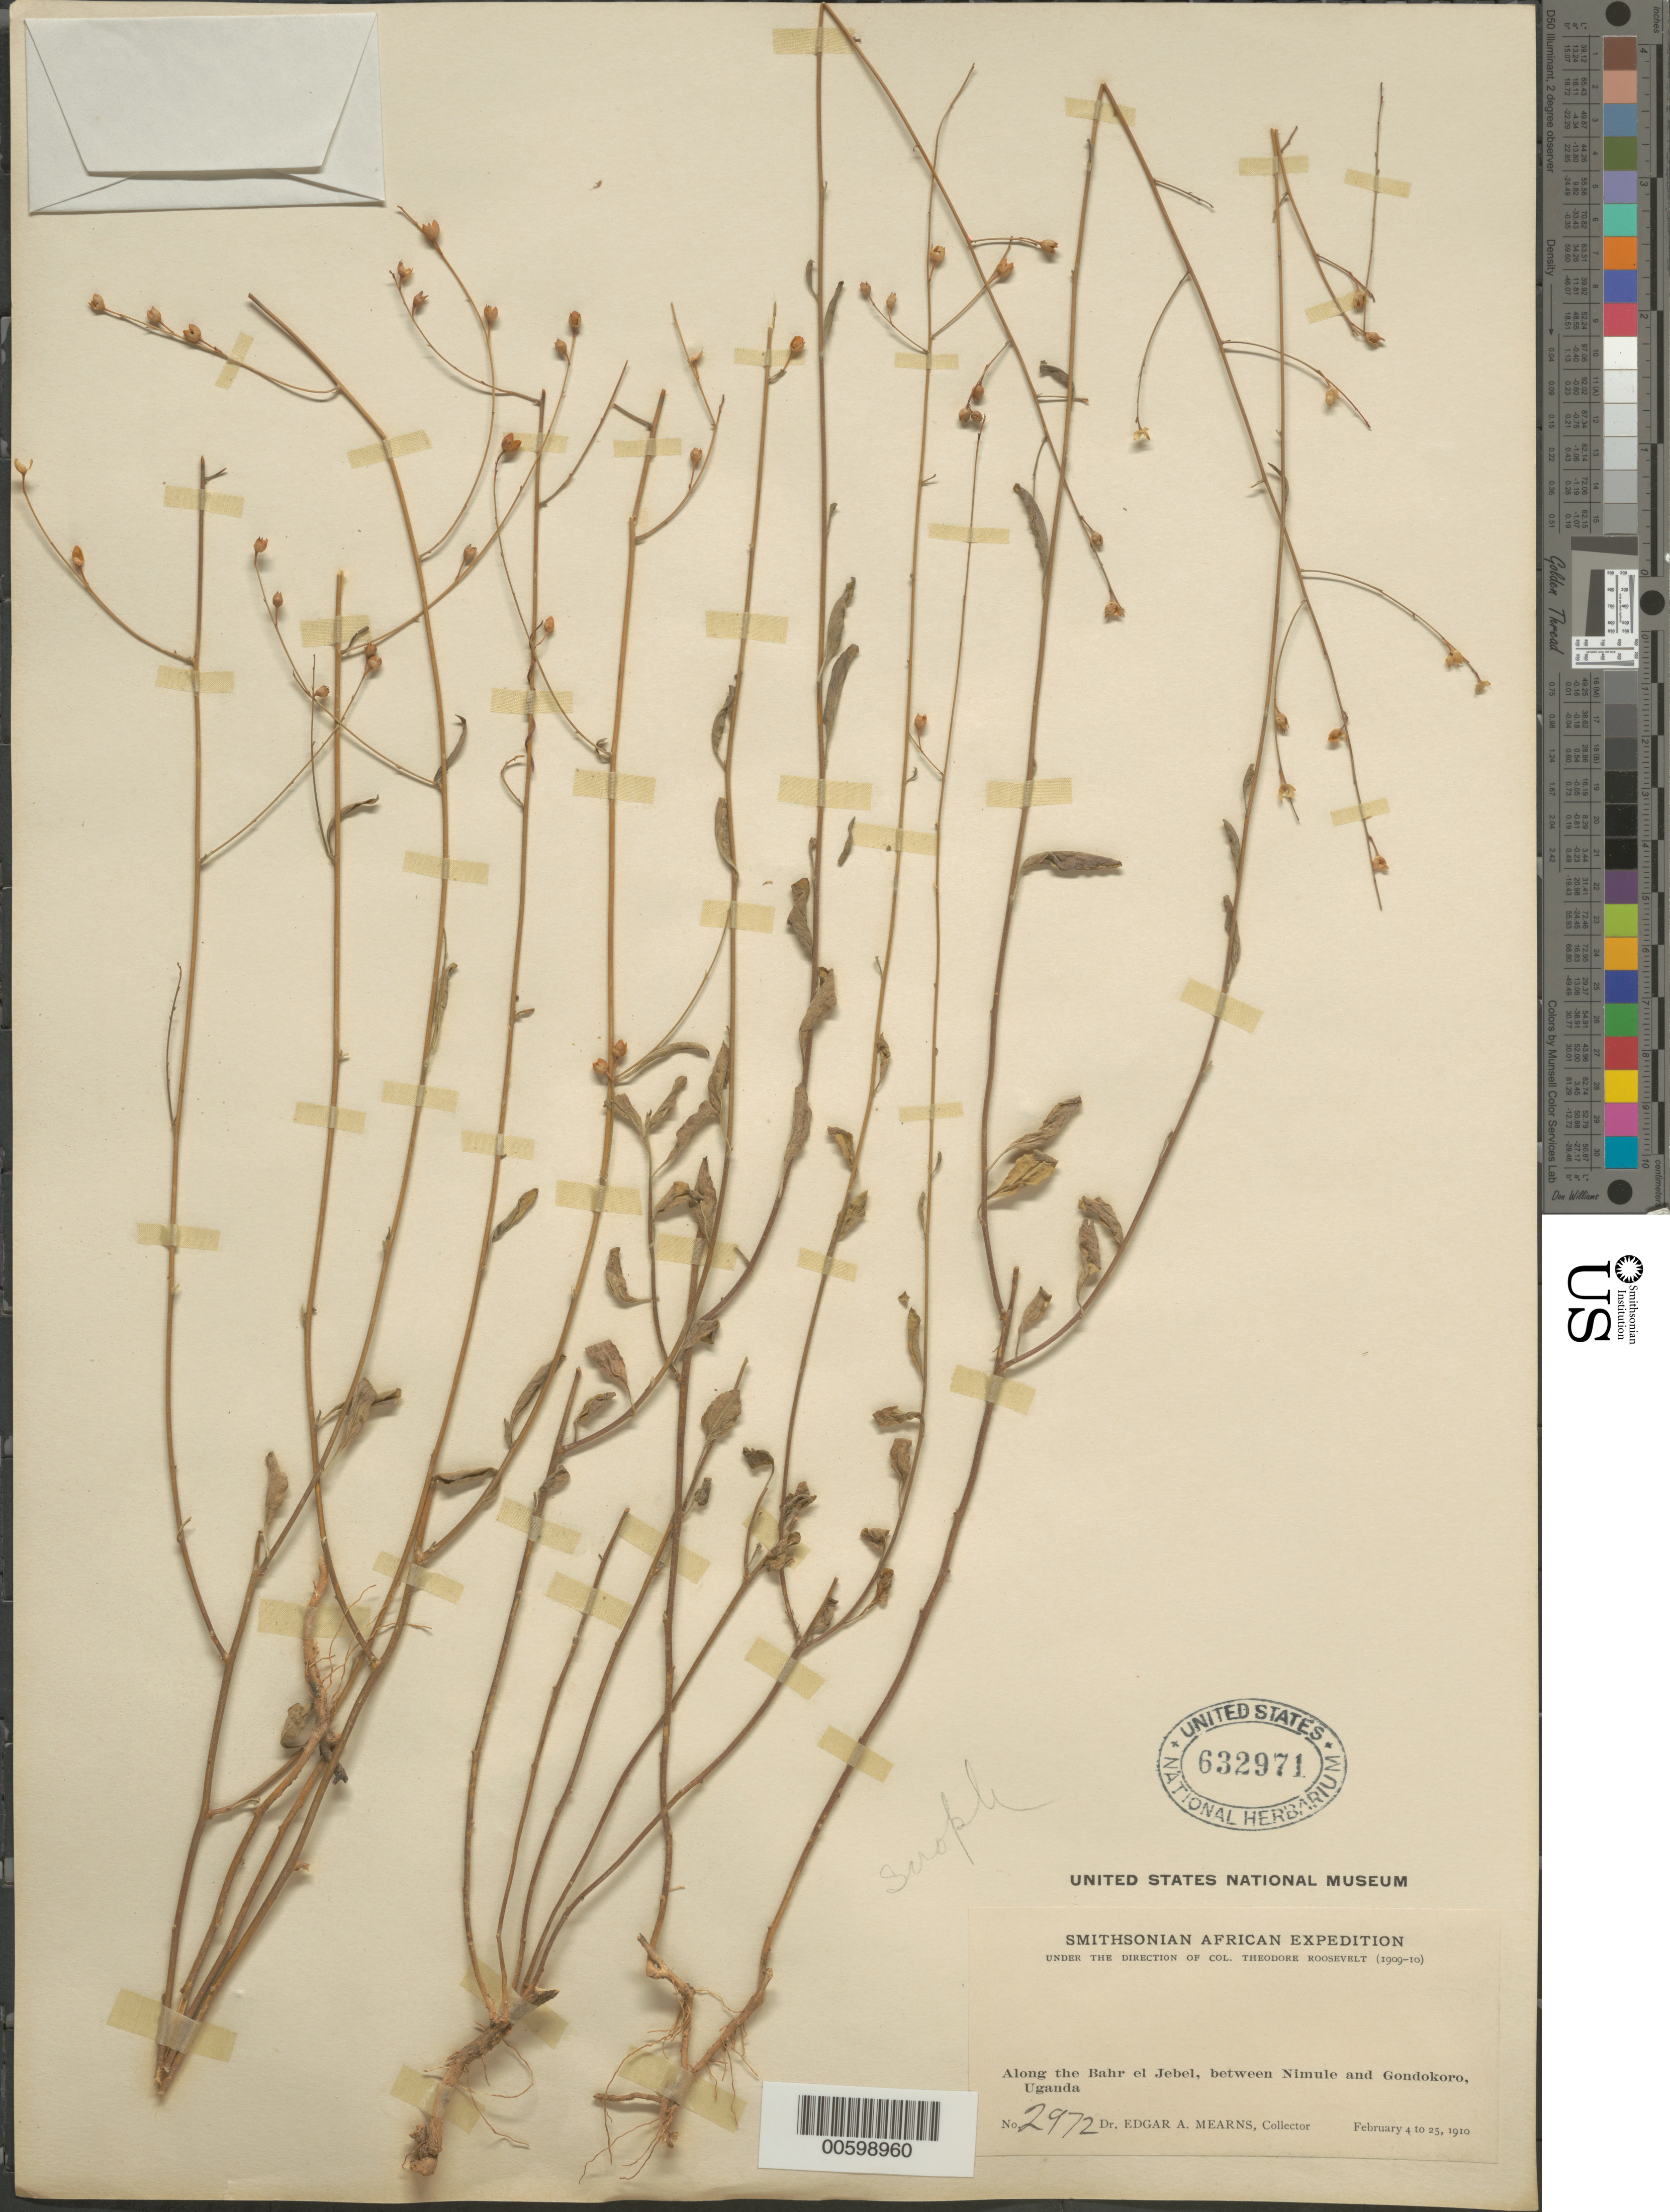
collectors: E. A. Mearns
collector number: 2972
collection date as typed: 04 Feb 1910 to 25 Feb 1910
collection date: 1910-02-04/1910-02-25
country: South Sudan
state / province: Central Equatoria / Eastern Equatoria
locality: Along the Bahr el Jebel, between Nimule and Gondokoro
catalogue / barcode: US 632971